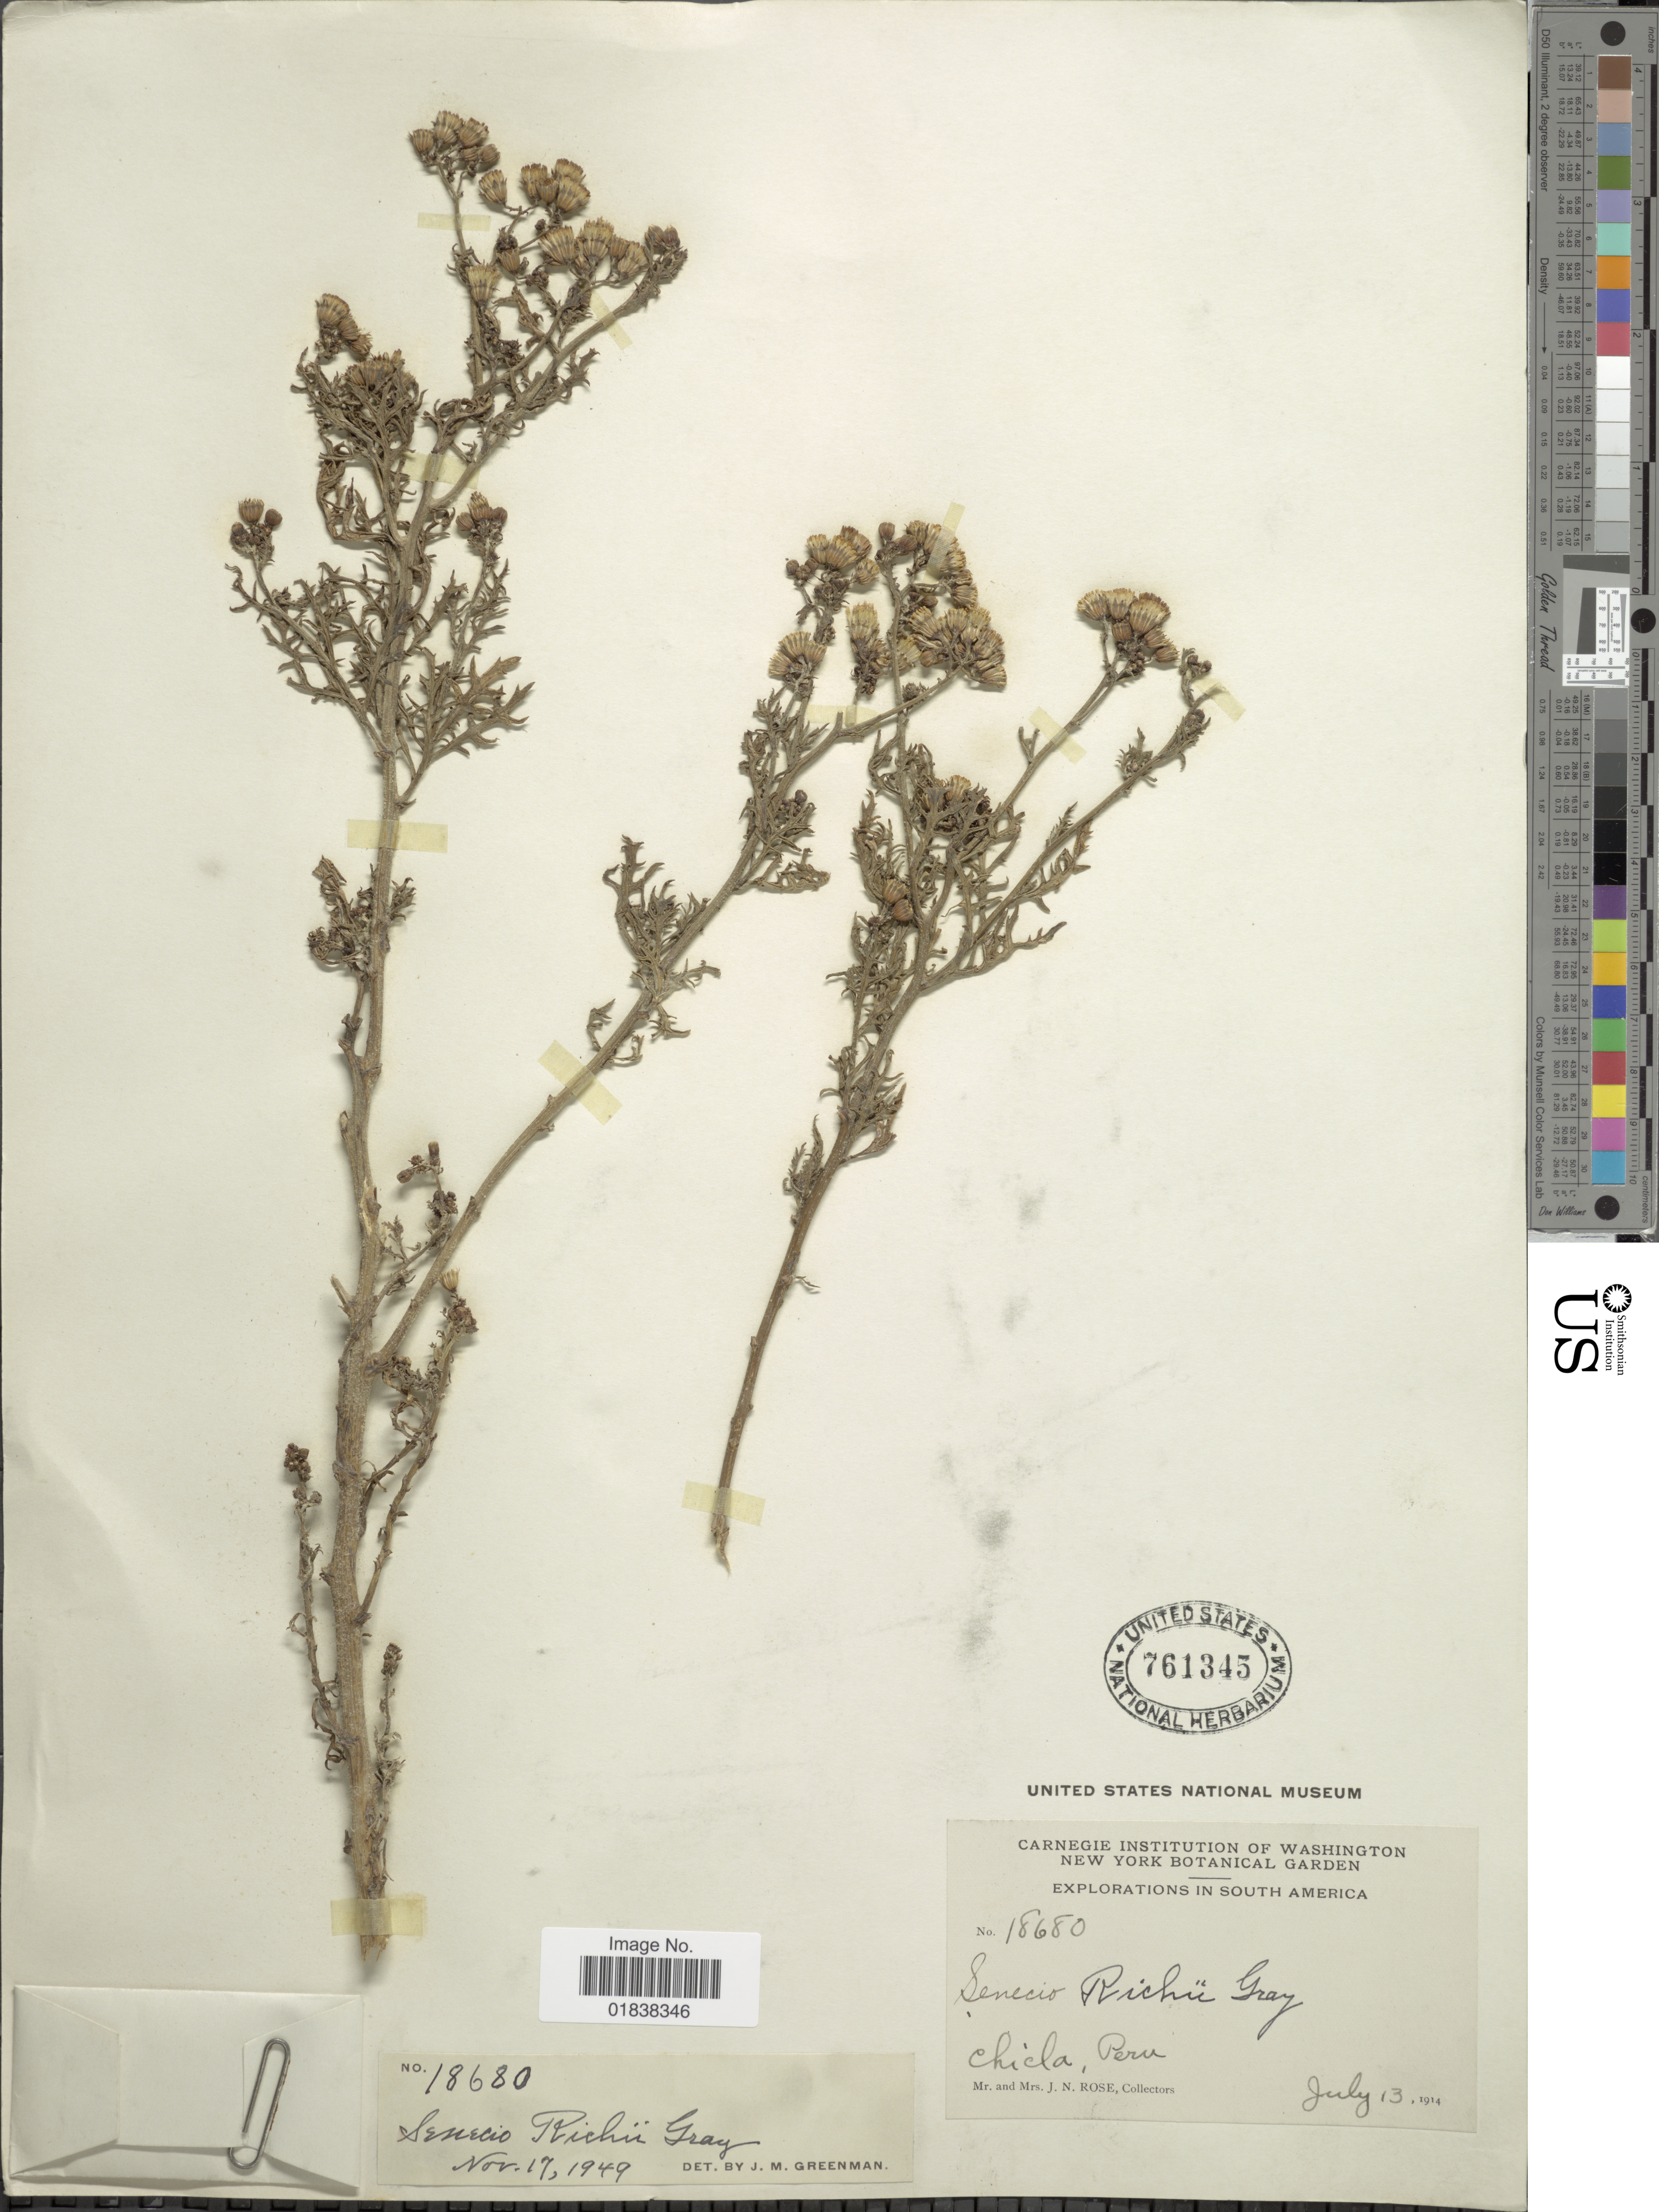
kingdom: Plantae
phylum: Tracheophyta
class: Magnoliopsida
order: Asterales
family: Asteraceae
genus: Senecio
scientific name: Senecio richii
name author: A. Gray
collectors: J. N. Rose & L. B. Rose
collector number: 18680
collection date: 1914-07-13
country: Peru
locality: South America, Chicla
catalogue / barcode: US 761345